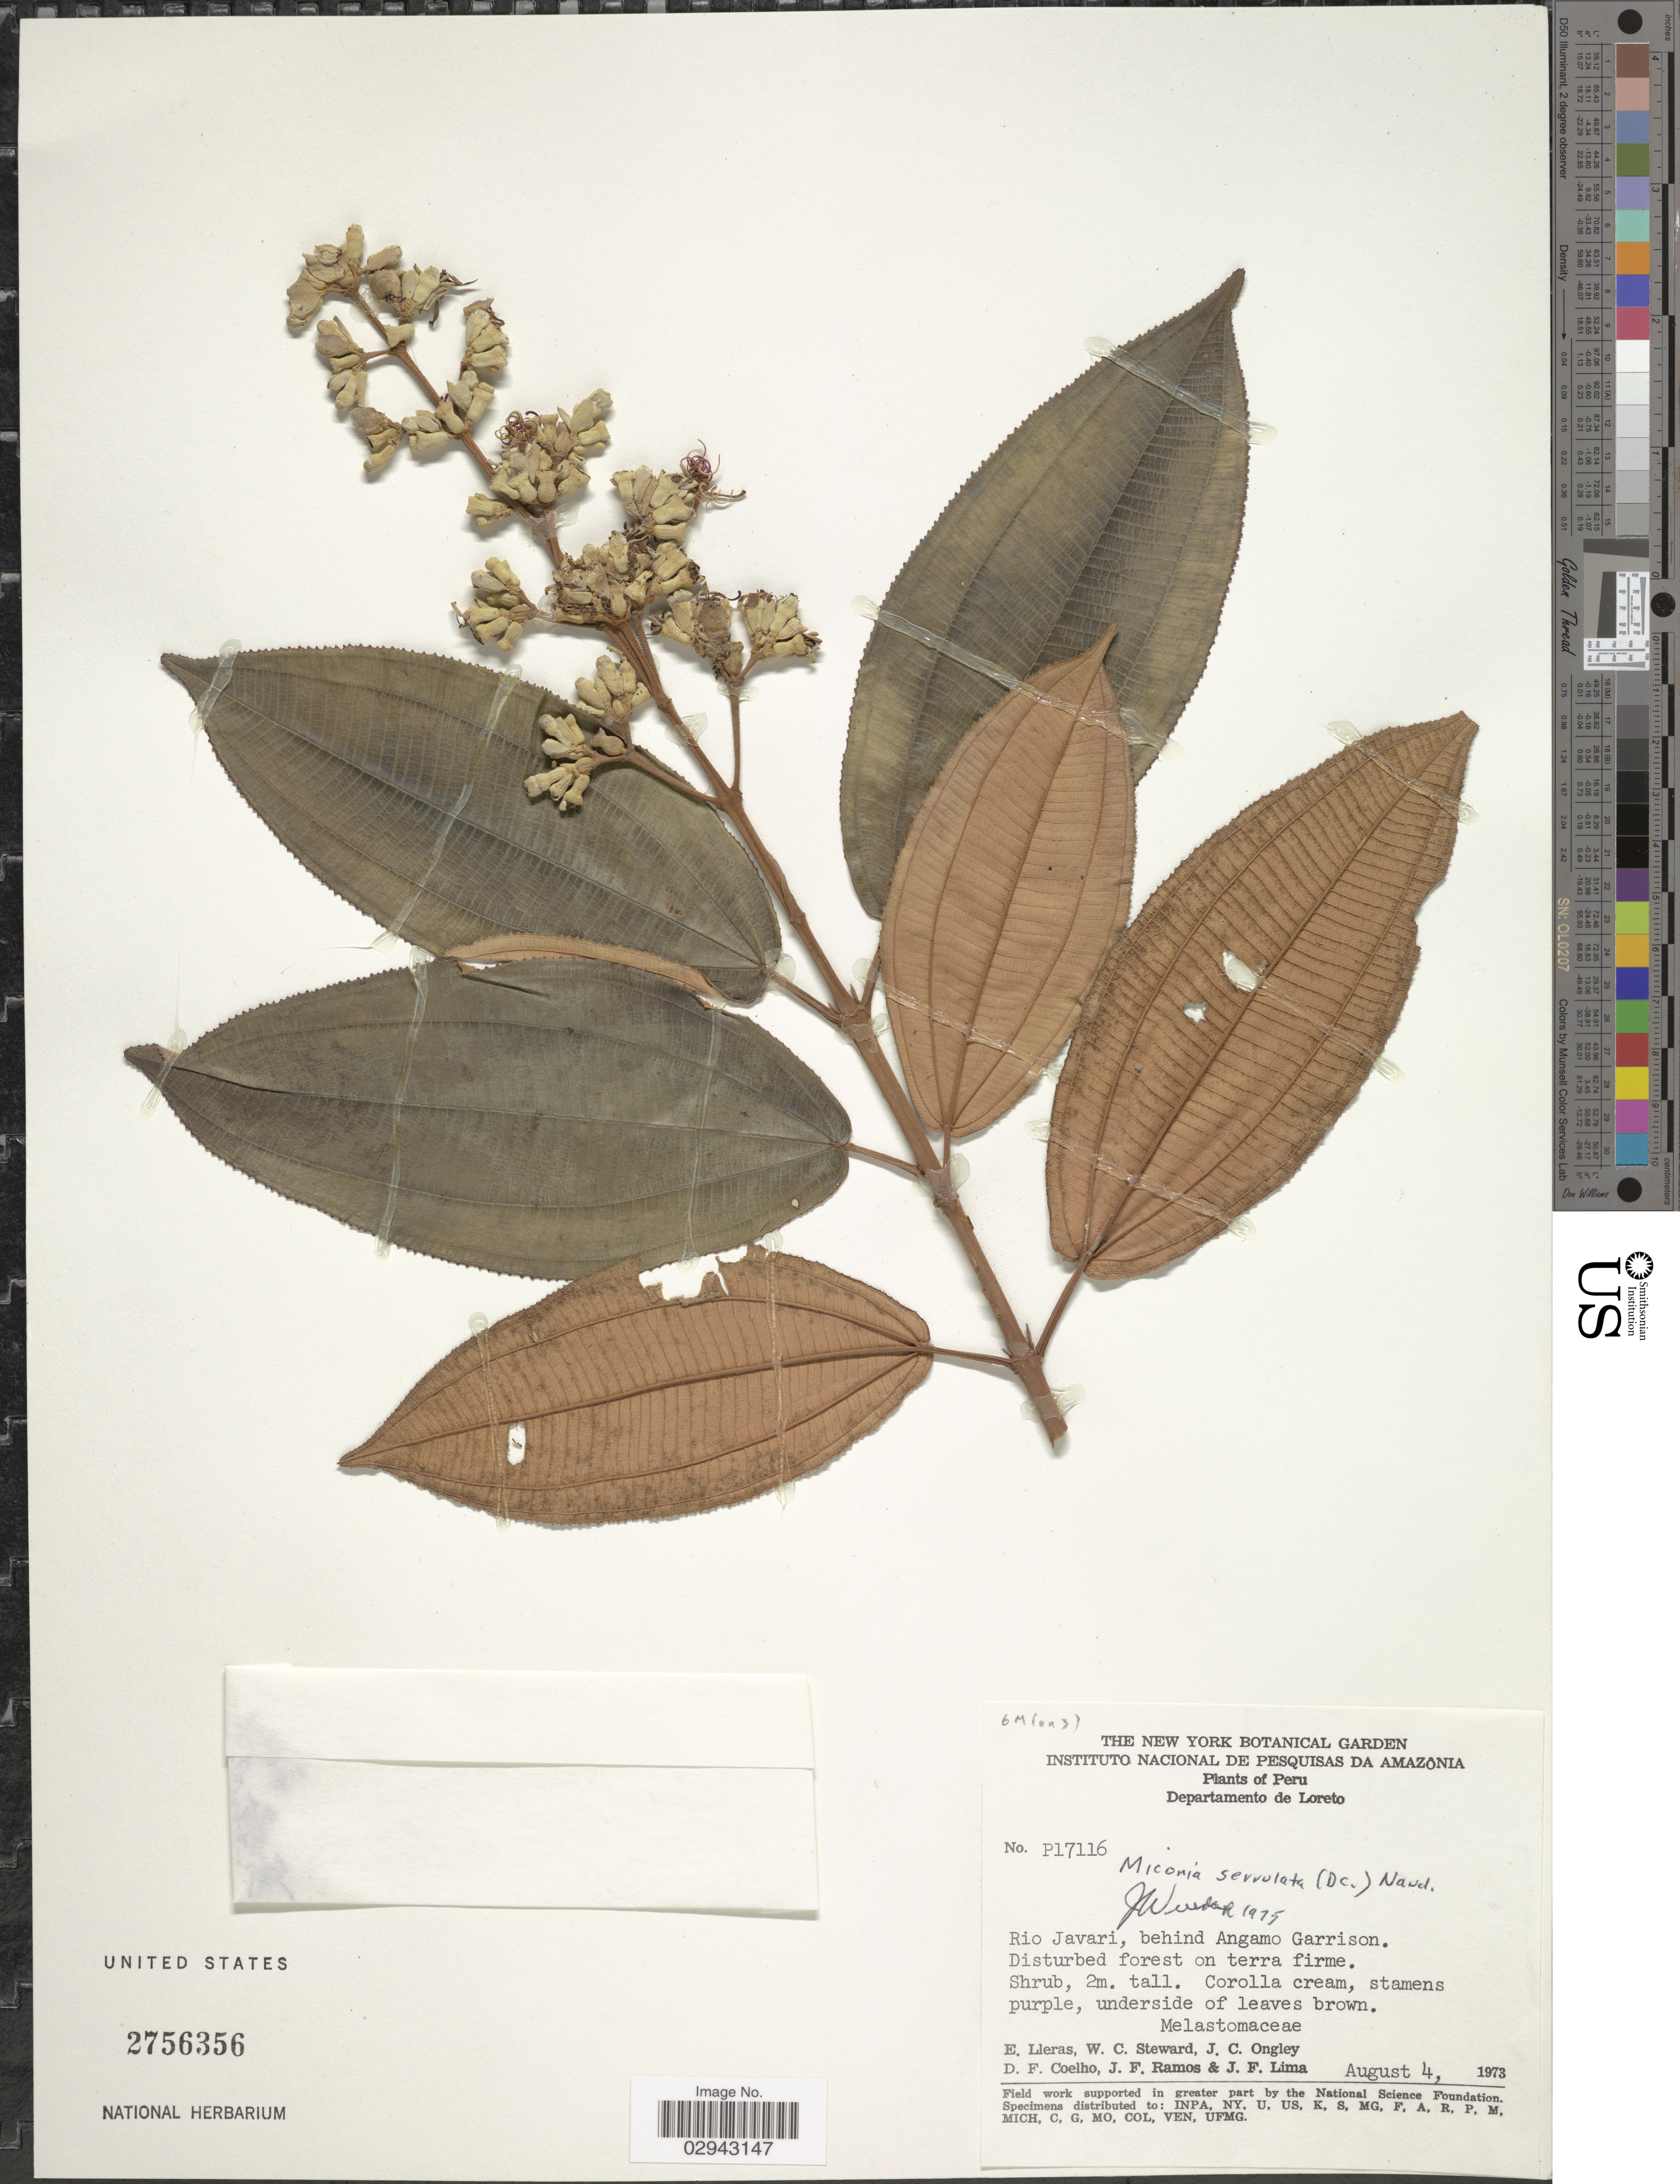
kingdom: Plantae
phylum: Tracheophyta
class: Magnoliopsida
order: Myrtales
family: Melastomataceae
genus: Miconia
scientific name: Miconia serrulata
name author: (DC.) Naudin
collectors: E. Lleras, W. C. Steward, J. C. Ongley, D. F. Coêlho & et al.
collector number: P17116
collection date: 1973-08-04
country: Peru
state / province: Loreto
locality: Departamento de Loreto. Rio Javari, behind Angamo Garrison.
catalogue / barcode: US 2756356